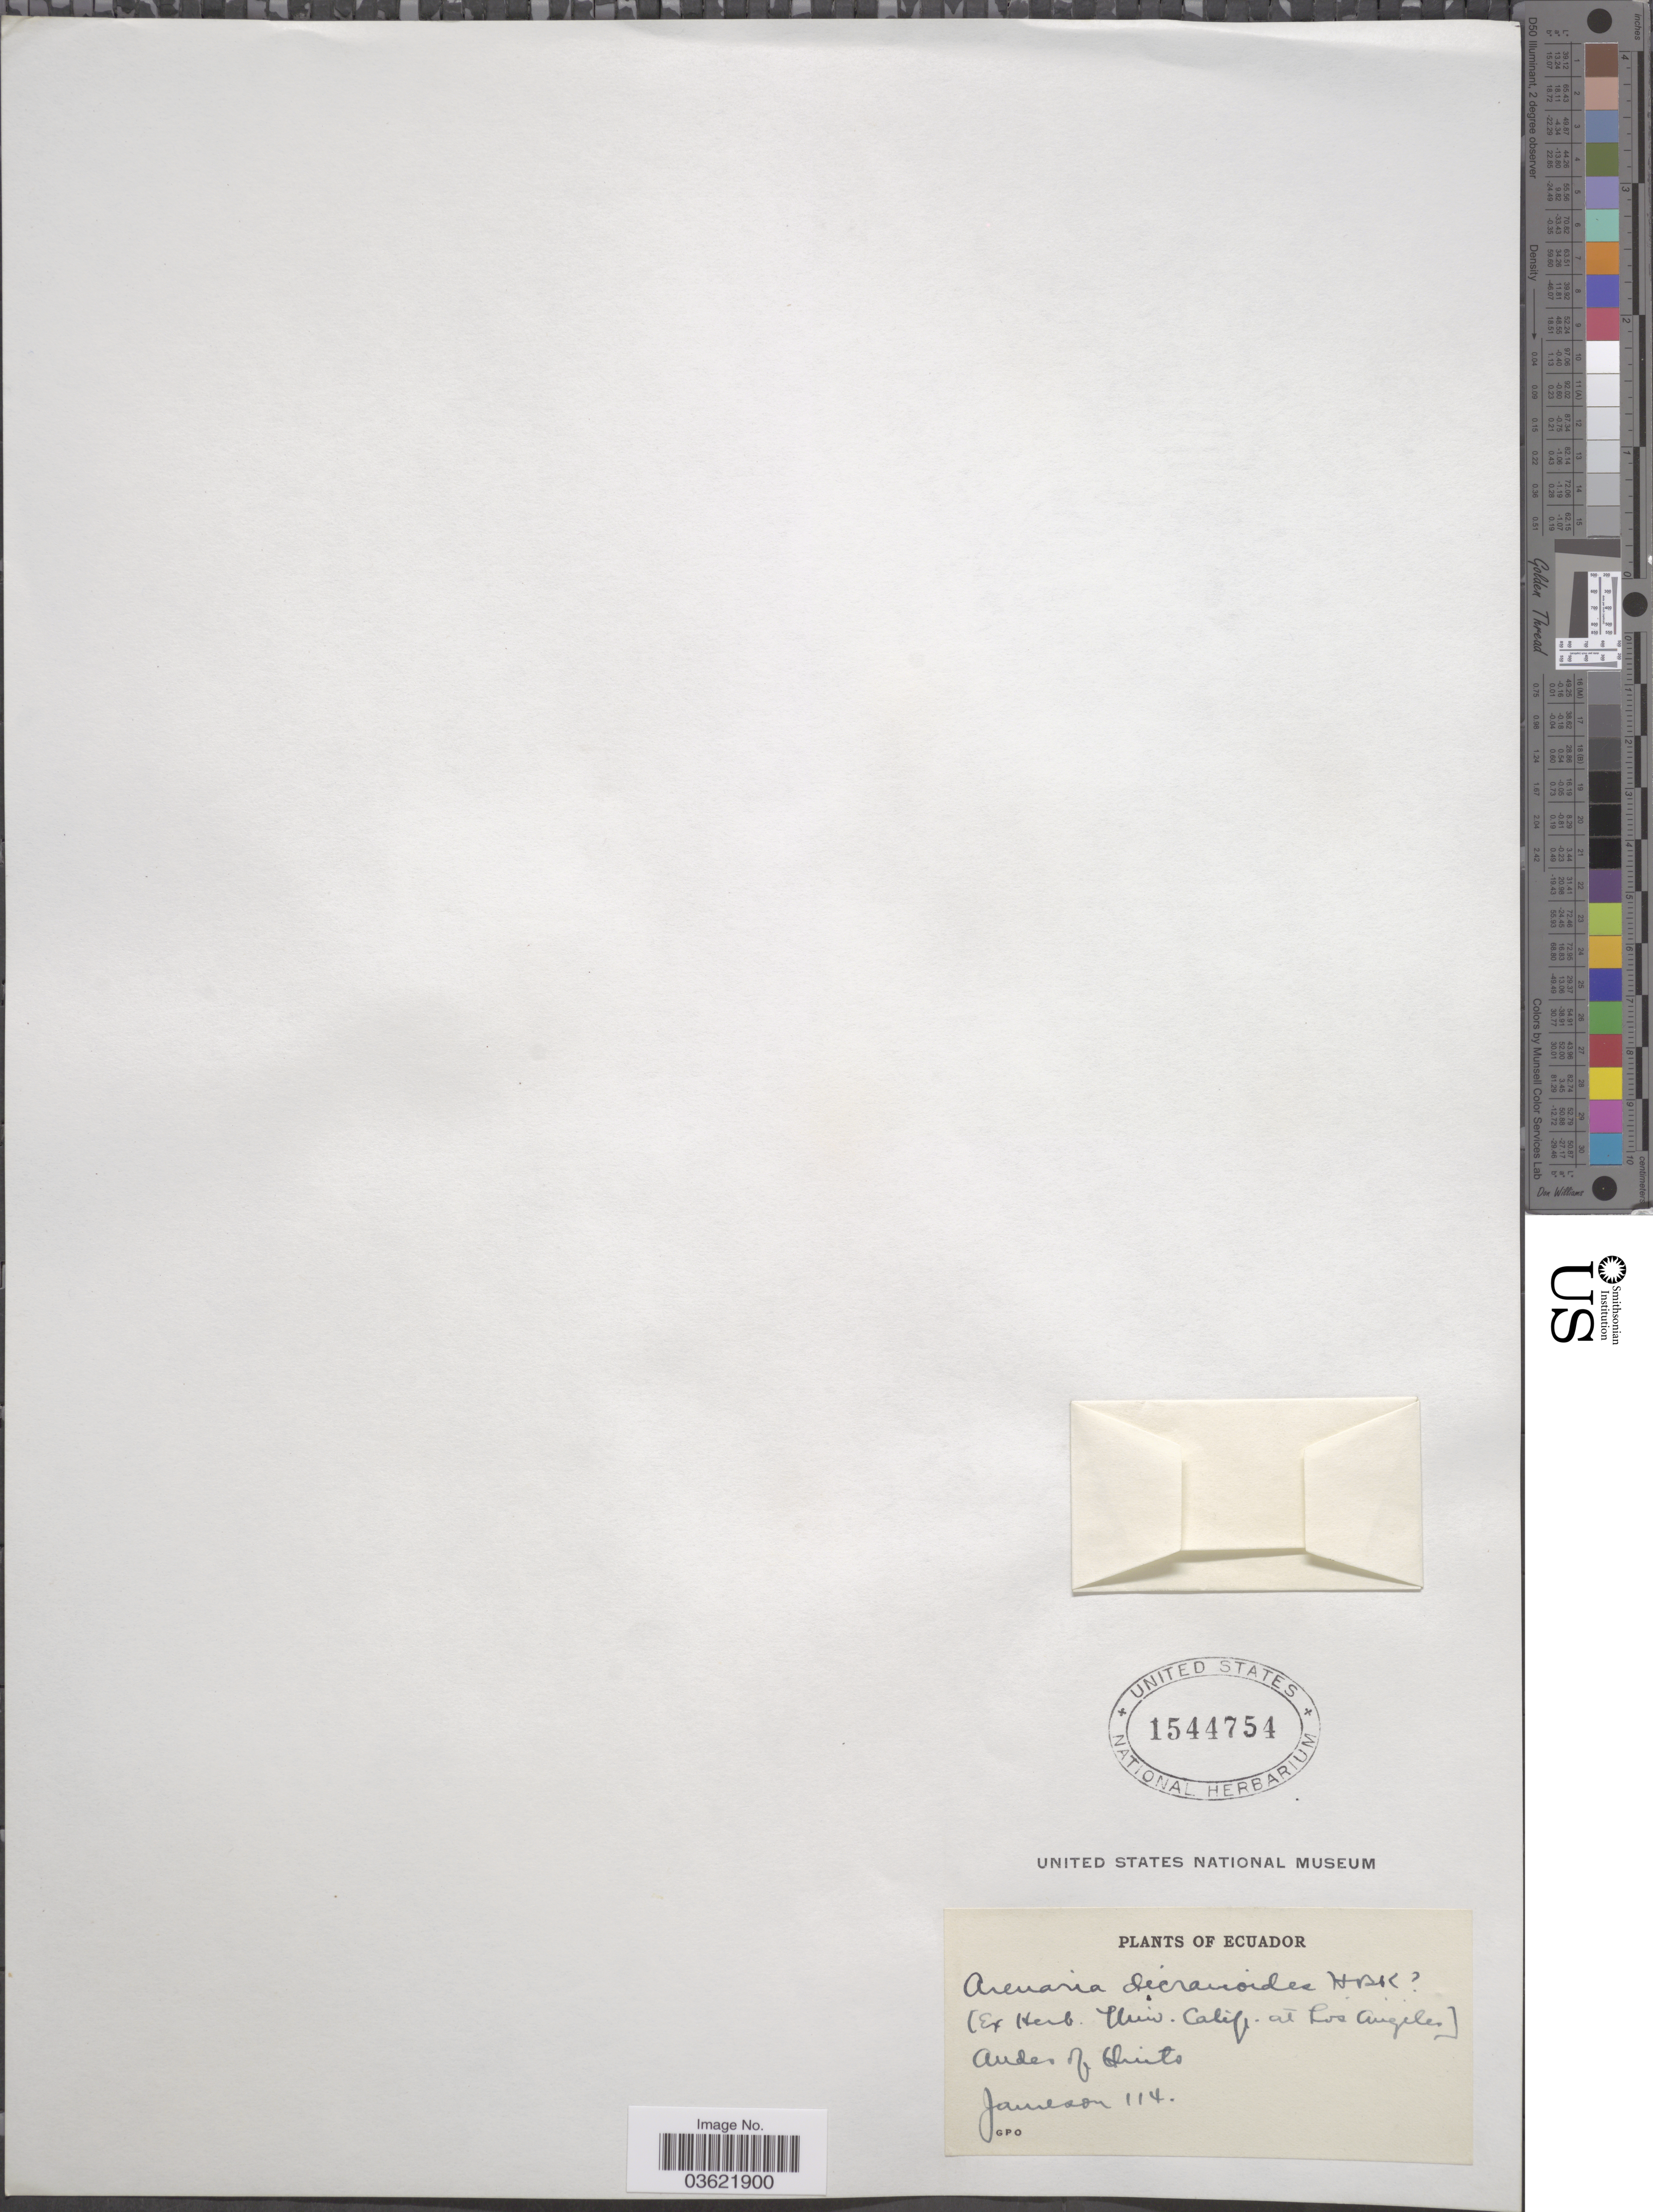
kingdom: Plantae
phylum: Tracheophyta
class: Magnoliopsida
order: Caryophyllales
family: Caryophyllaceae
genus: Arenaria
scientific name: Arenaria dicranoides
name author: Kunth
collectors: -- Jameson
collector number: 114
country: Ecuador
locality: Andes of Quito.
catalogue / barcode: US 1544754